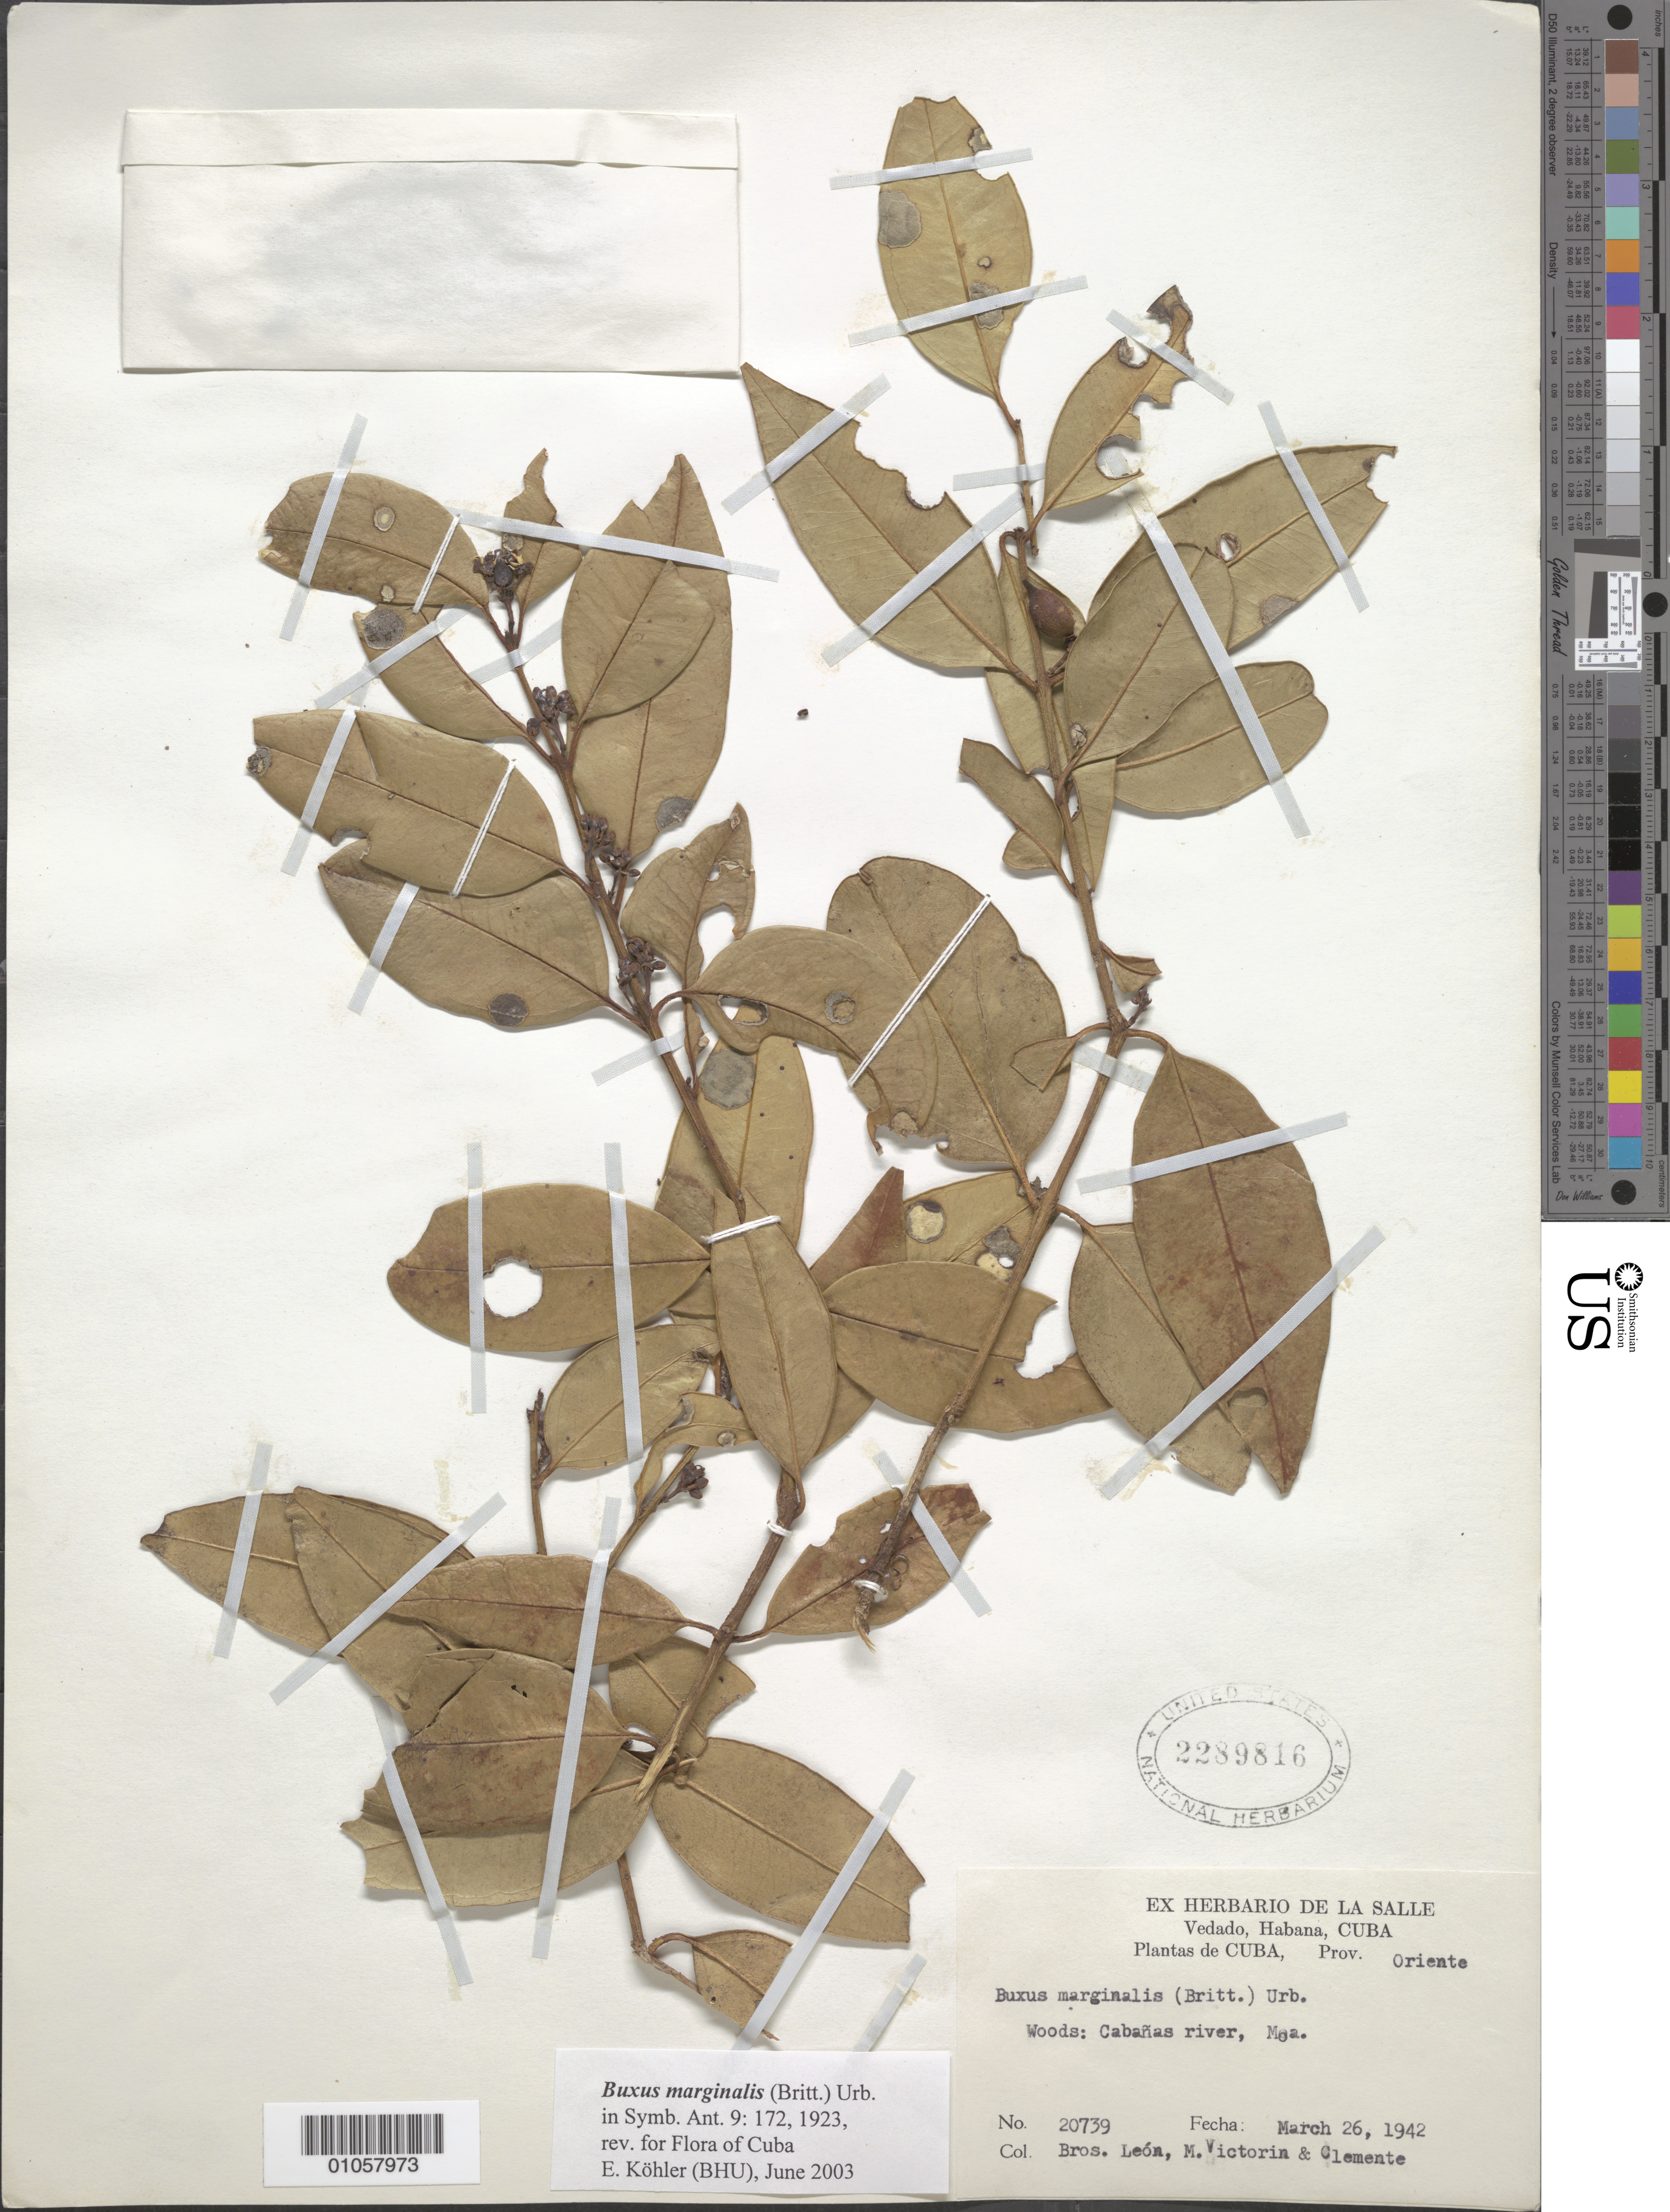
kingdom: Plantae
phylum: Tracheophyta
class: Magnoliopsida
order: Buxales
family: Buxaceae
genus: Buxus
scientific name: Buxus marginalis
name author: (Britton) Urb.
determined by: Kohler, E.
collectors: Bro. León, F. Victorin & Bro. Clemente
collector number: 20739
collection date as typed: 26 Mar 1942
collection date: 1942-03-26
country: Cuba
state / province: Holguín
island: Cuba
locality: Moa, Cabañas River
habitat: Woods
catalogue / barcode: US 2289816